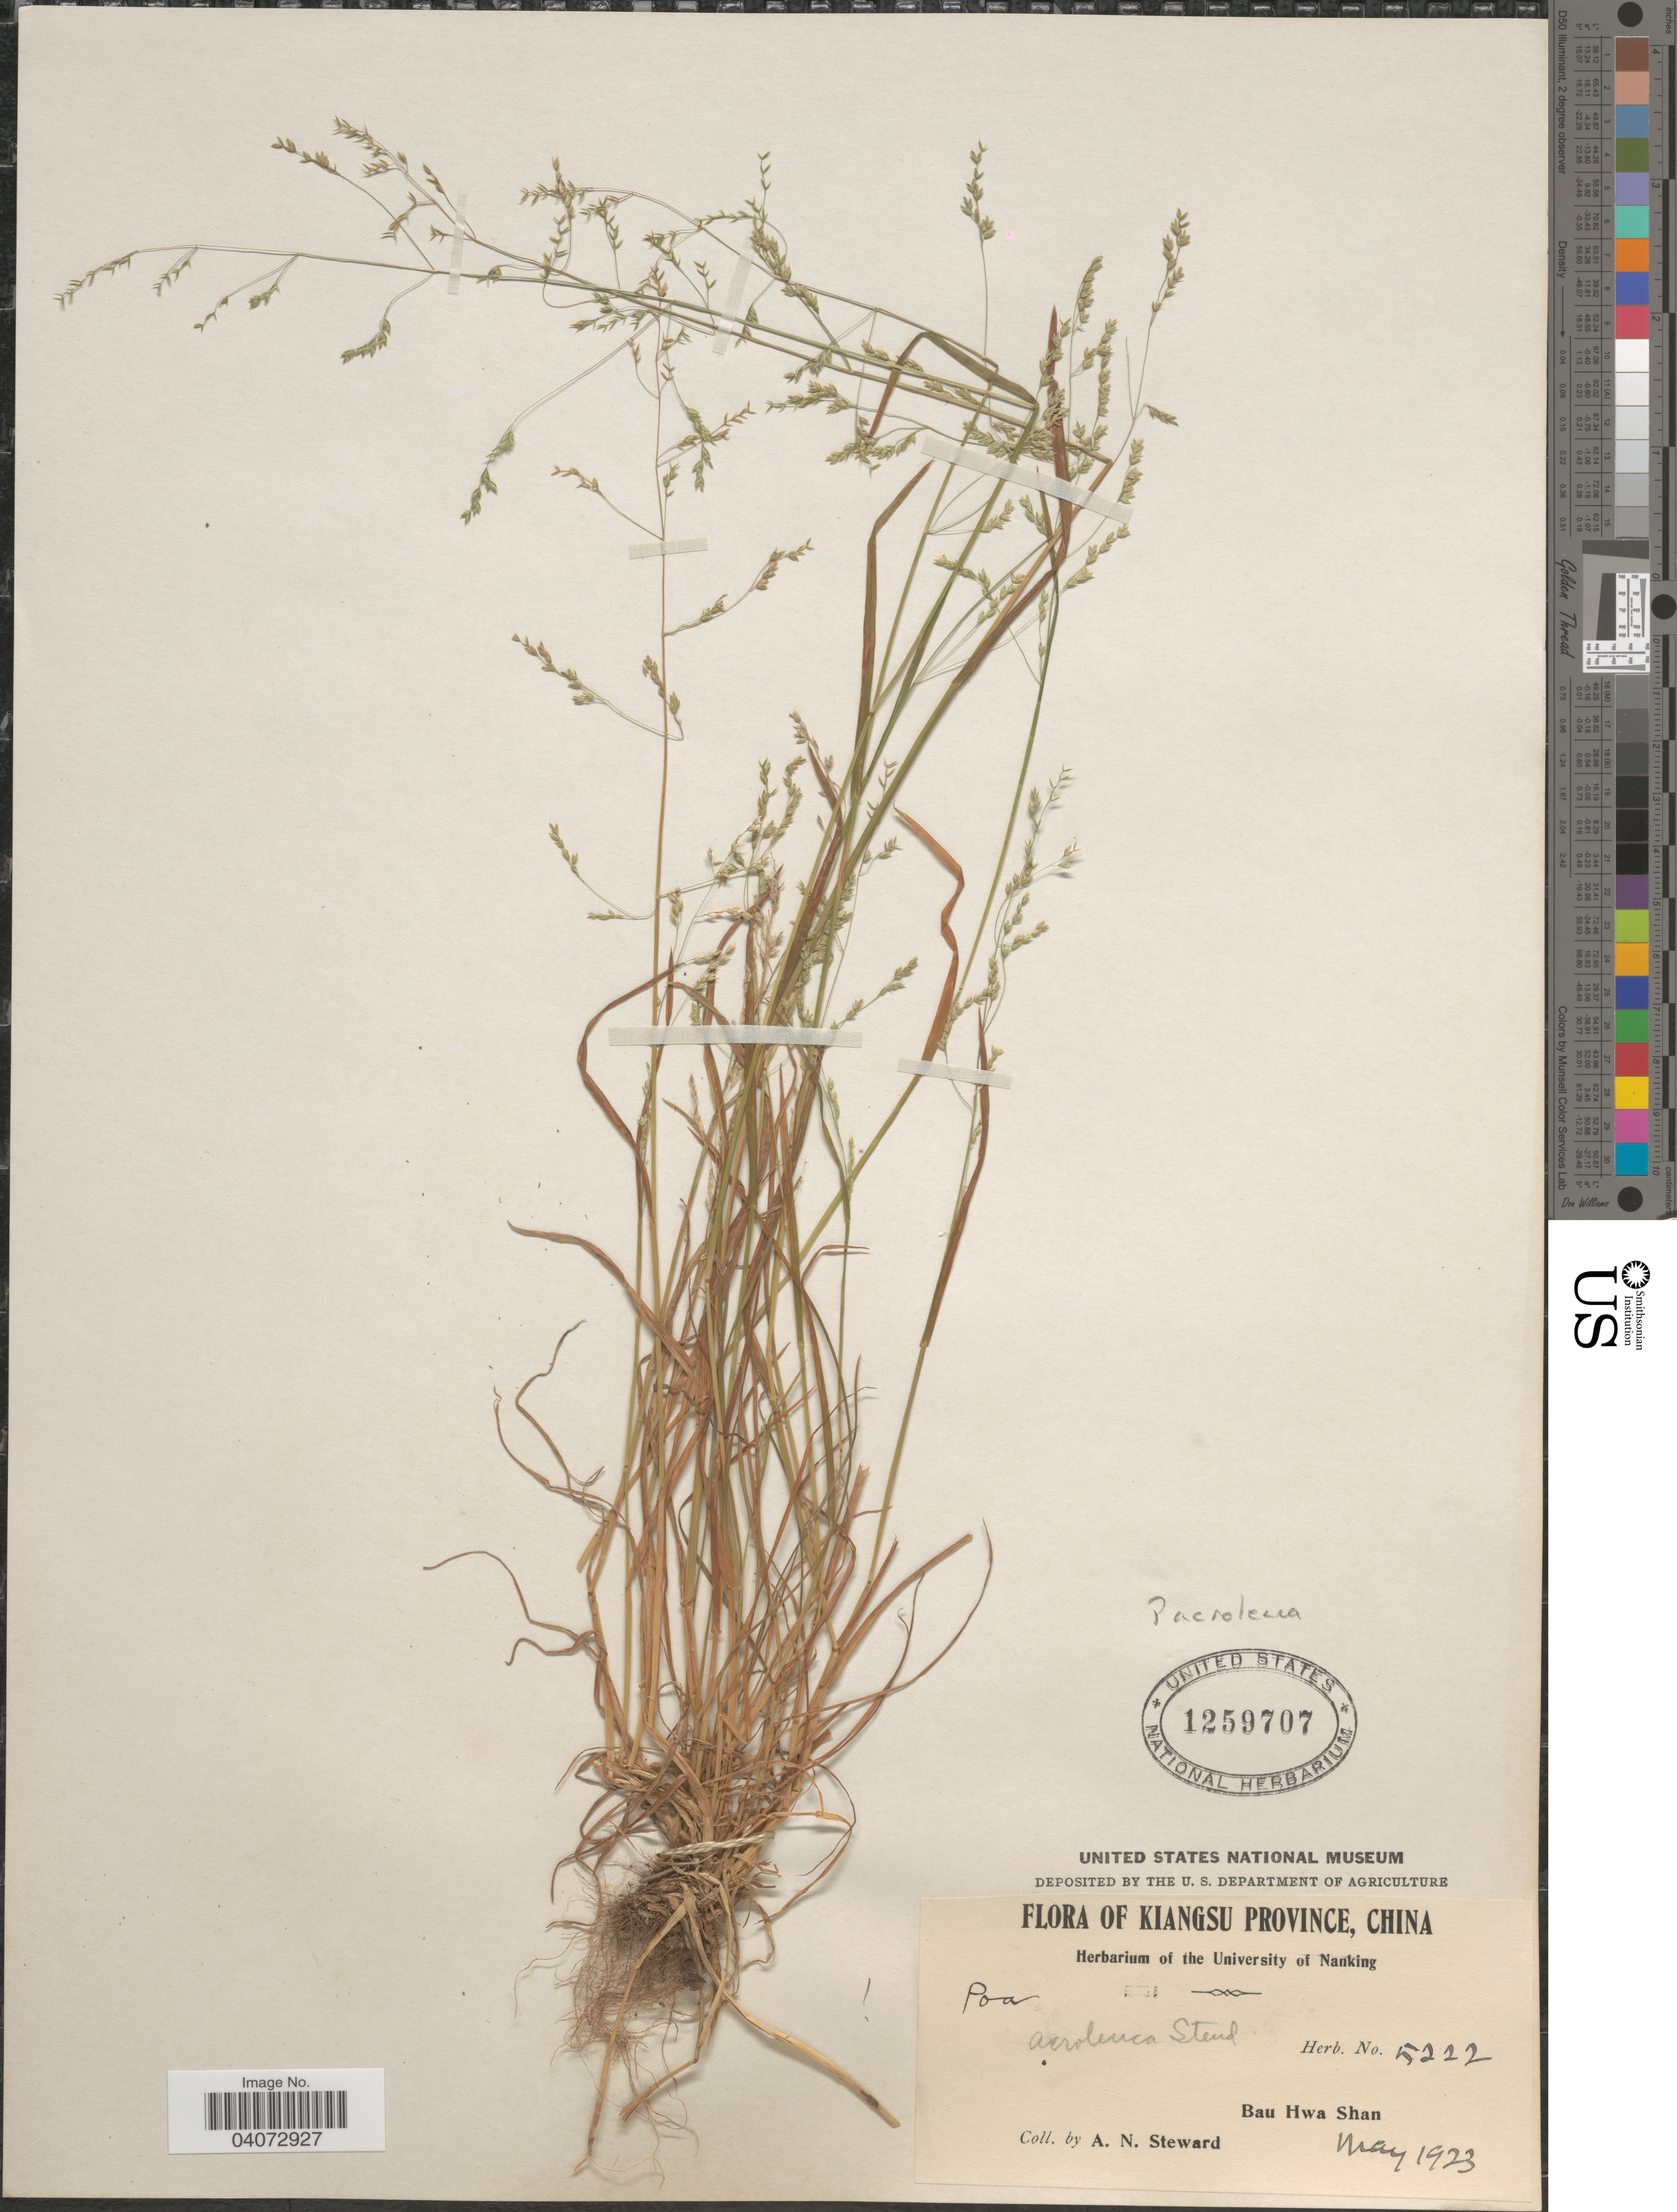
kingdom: Plantae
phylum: Tracheophyta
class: Liliopsida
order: Poales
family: Poaceae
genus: Poa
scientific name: Poa acroleuca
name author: Steud.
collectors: A. N. Steward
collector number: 5222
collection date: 1923-05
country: China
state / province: Jiangsu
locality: Kiangsu Province. Bau Hwa Shan.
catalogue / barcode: US 1259707